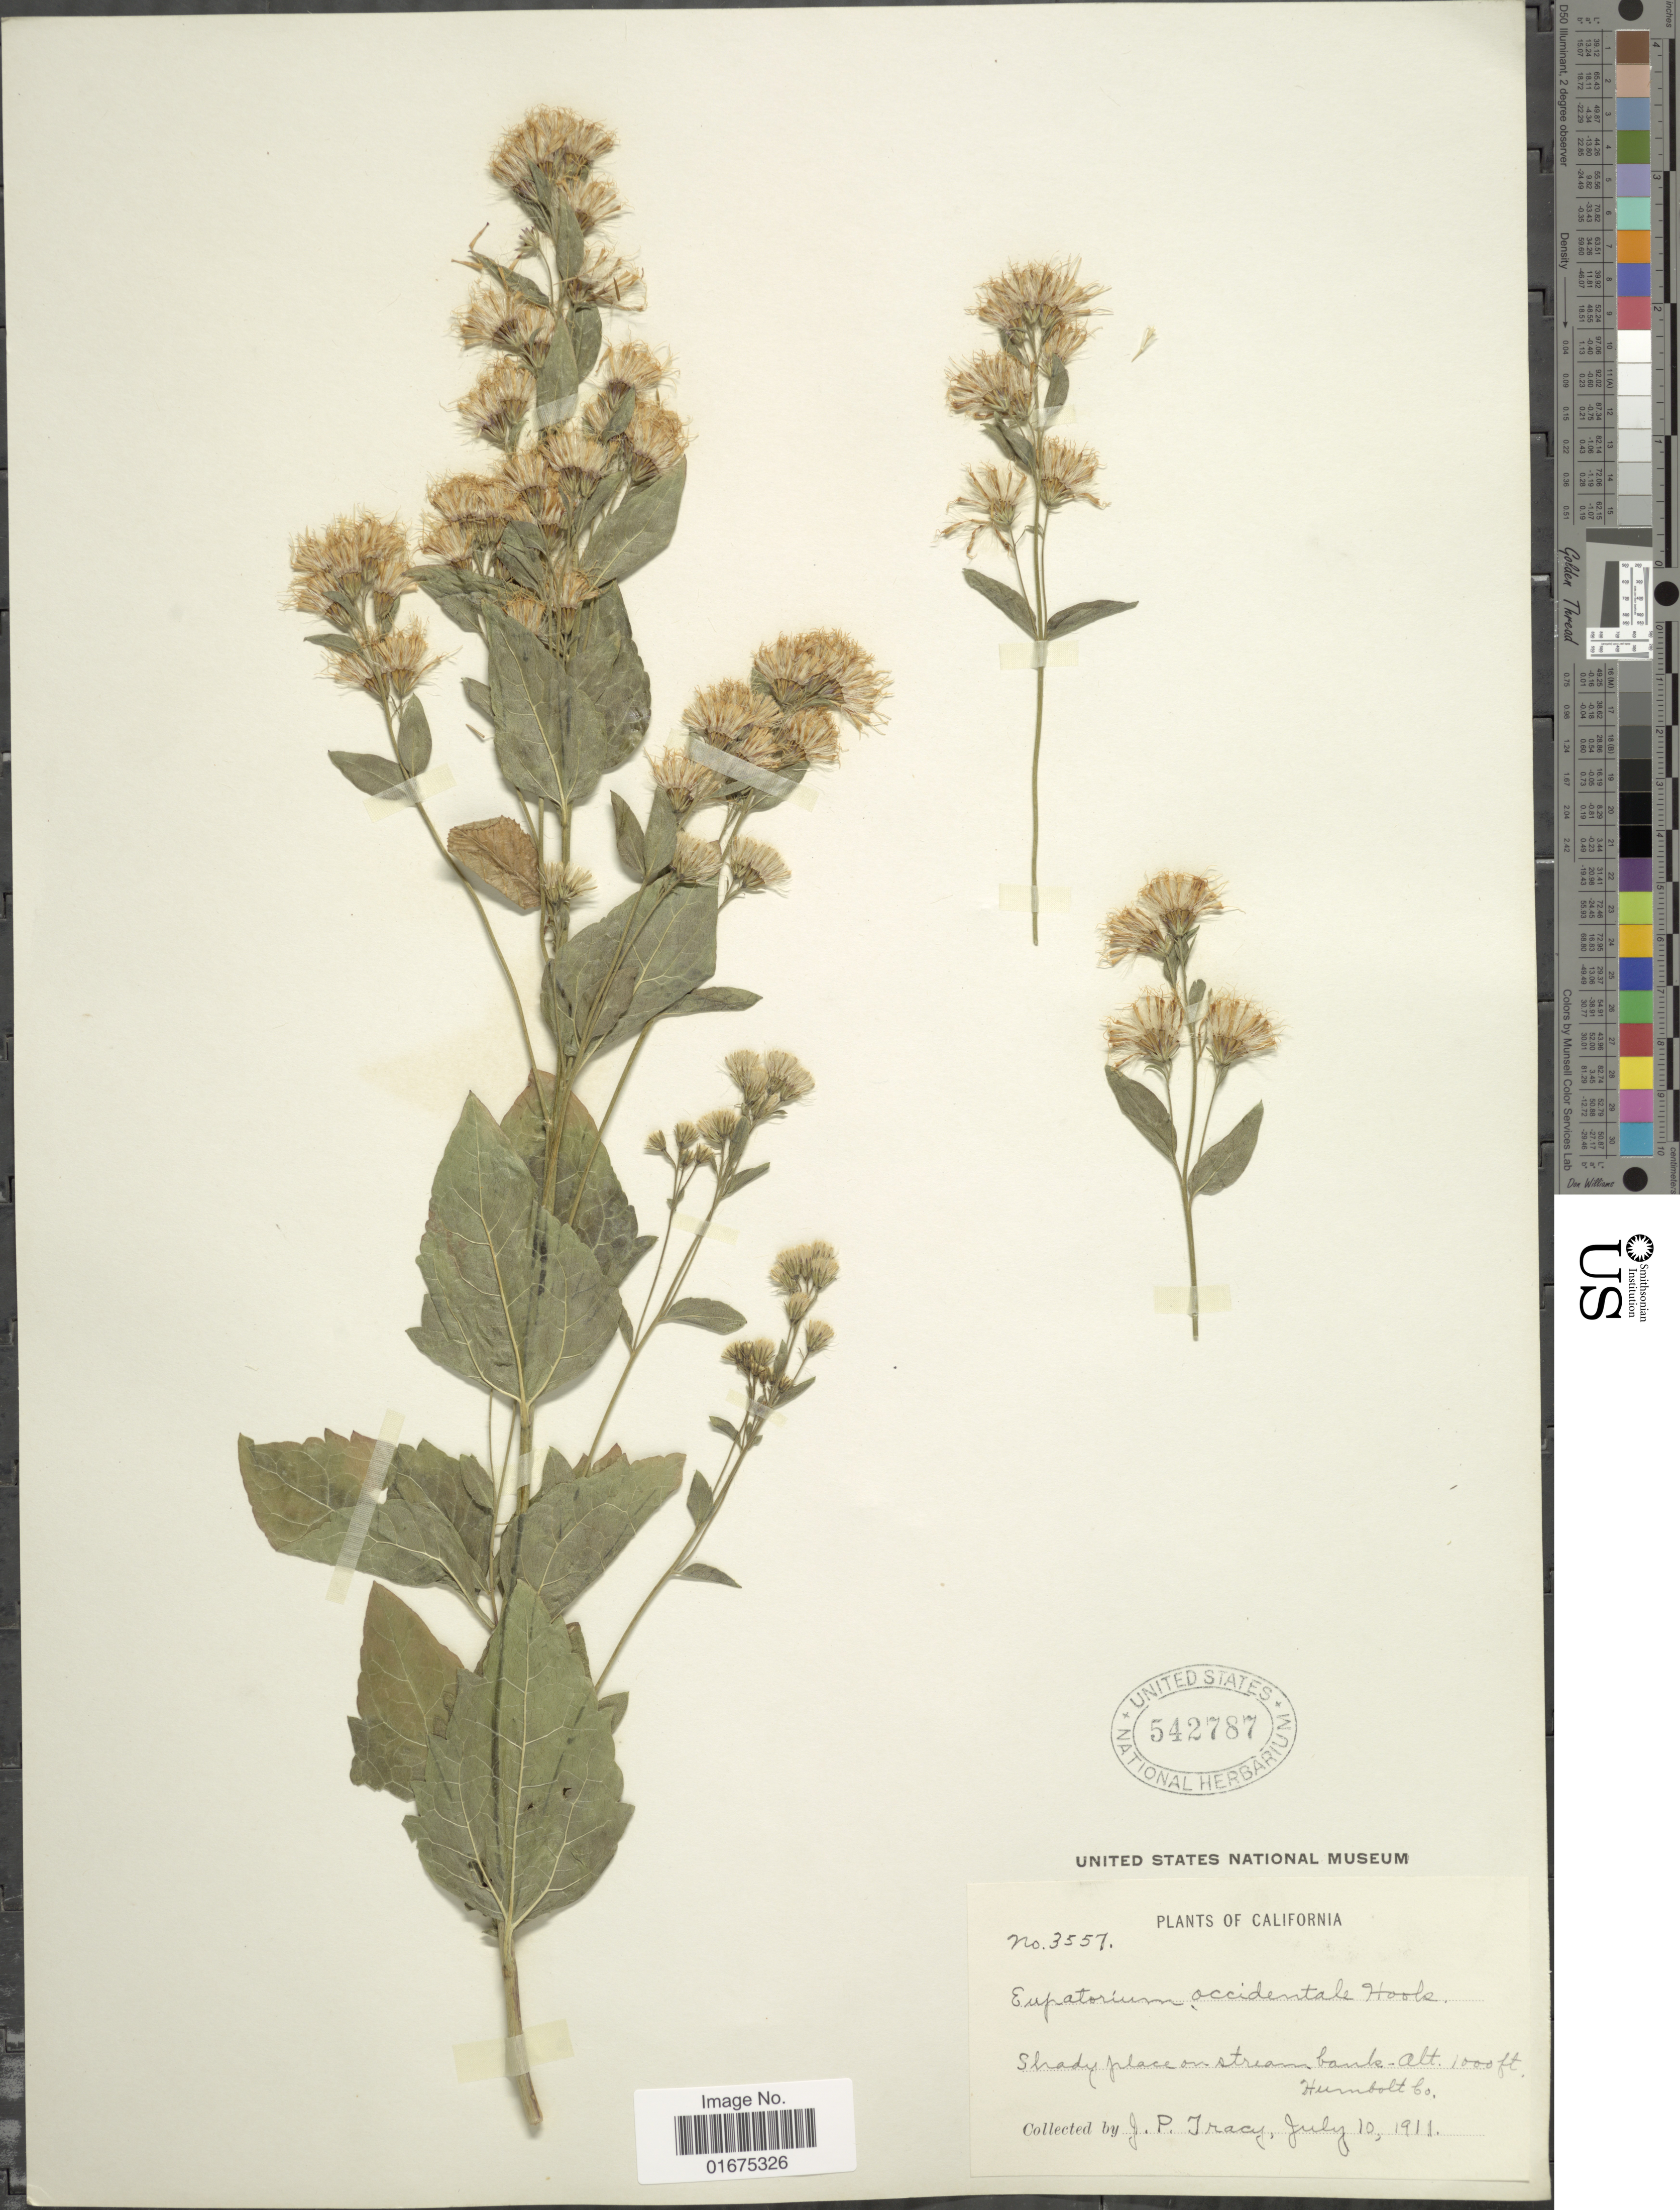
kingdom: Plantae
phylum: Tracheophyta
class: Magnoliopsida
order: Asterales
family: Asteraceae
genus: Ageratina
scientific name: Ageratina occidentalis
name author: (Hook.) R.M. King & H. Rob.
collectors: J. Tracy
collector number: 3557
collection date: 1911-07-10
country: United States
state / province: California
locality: Humbolt Co.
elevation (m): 305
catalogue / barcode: US 542787